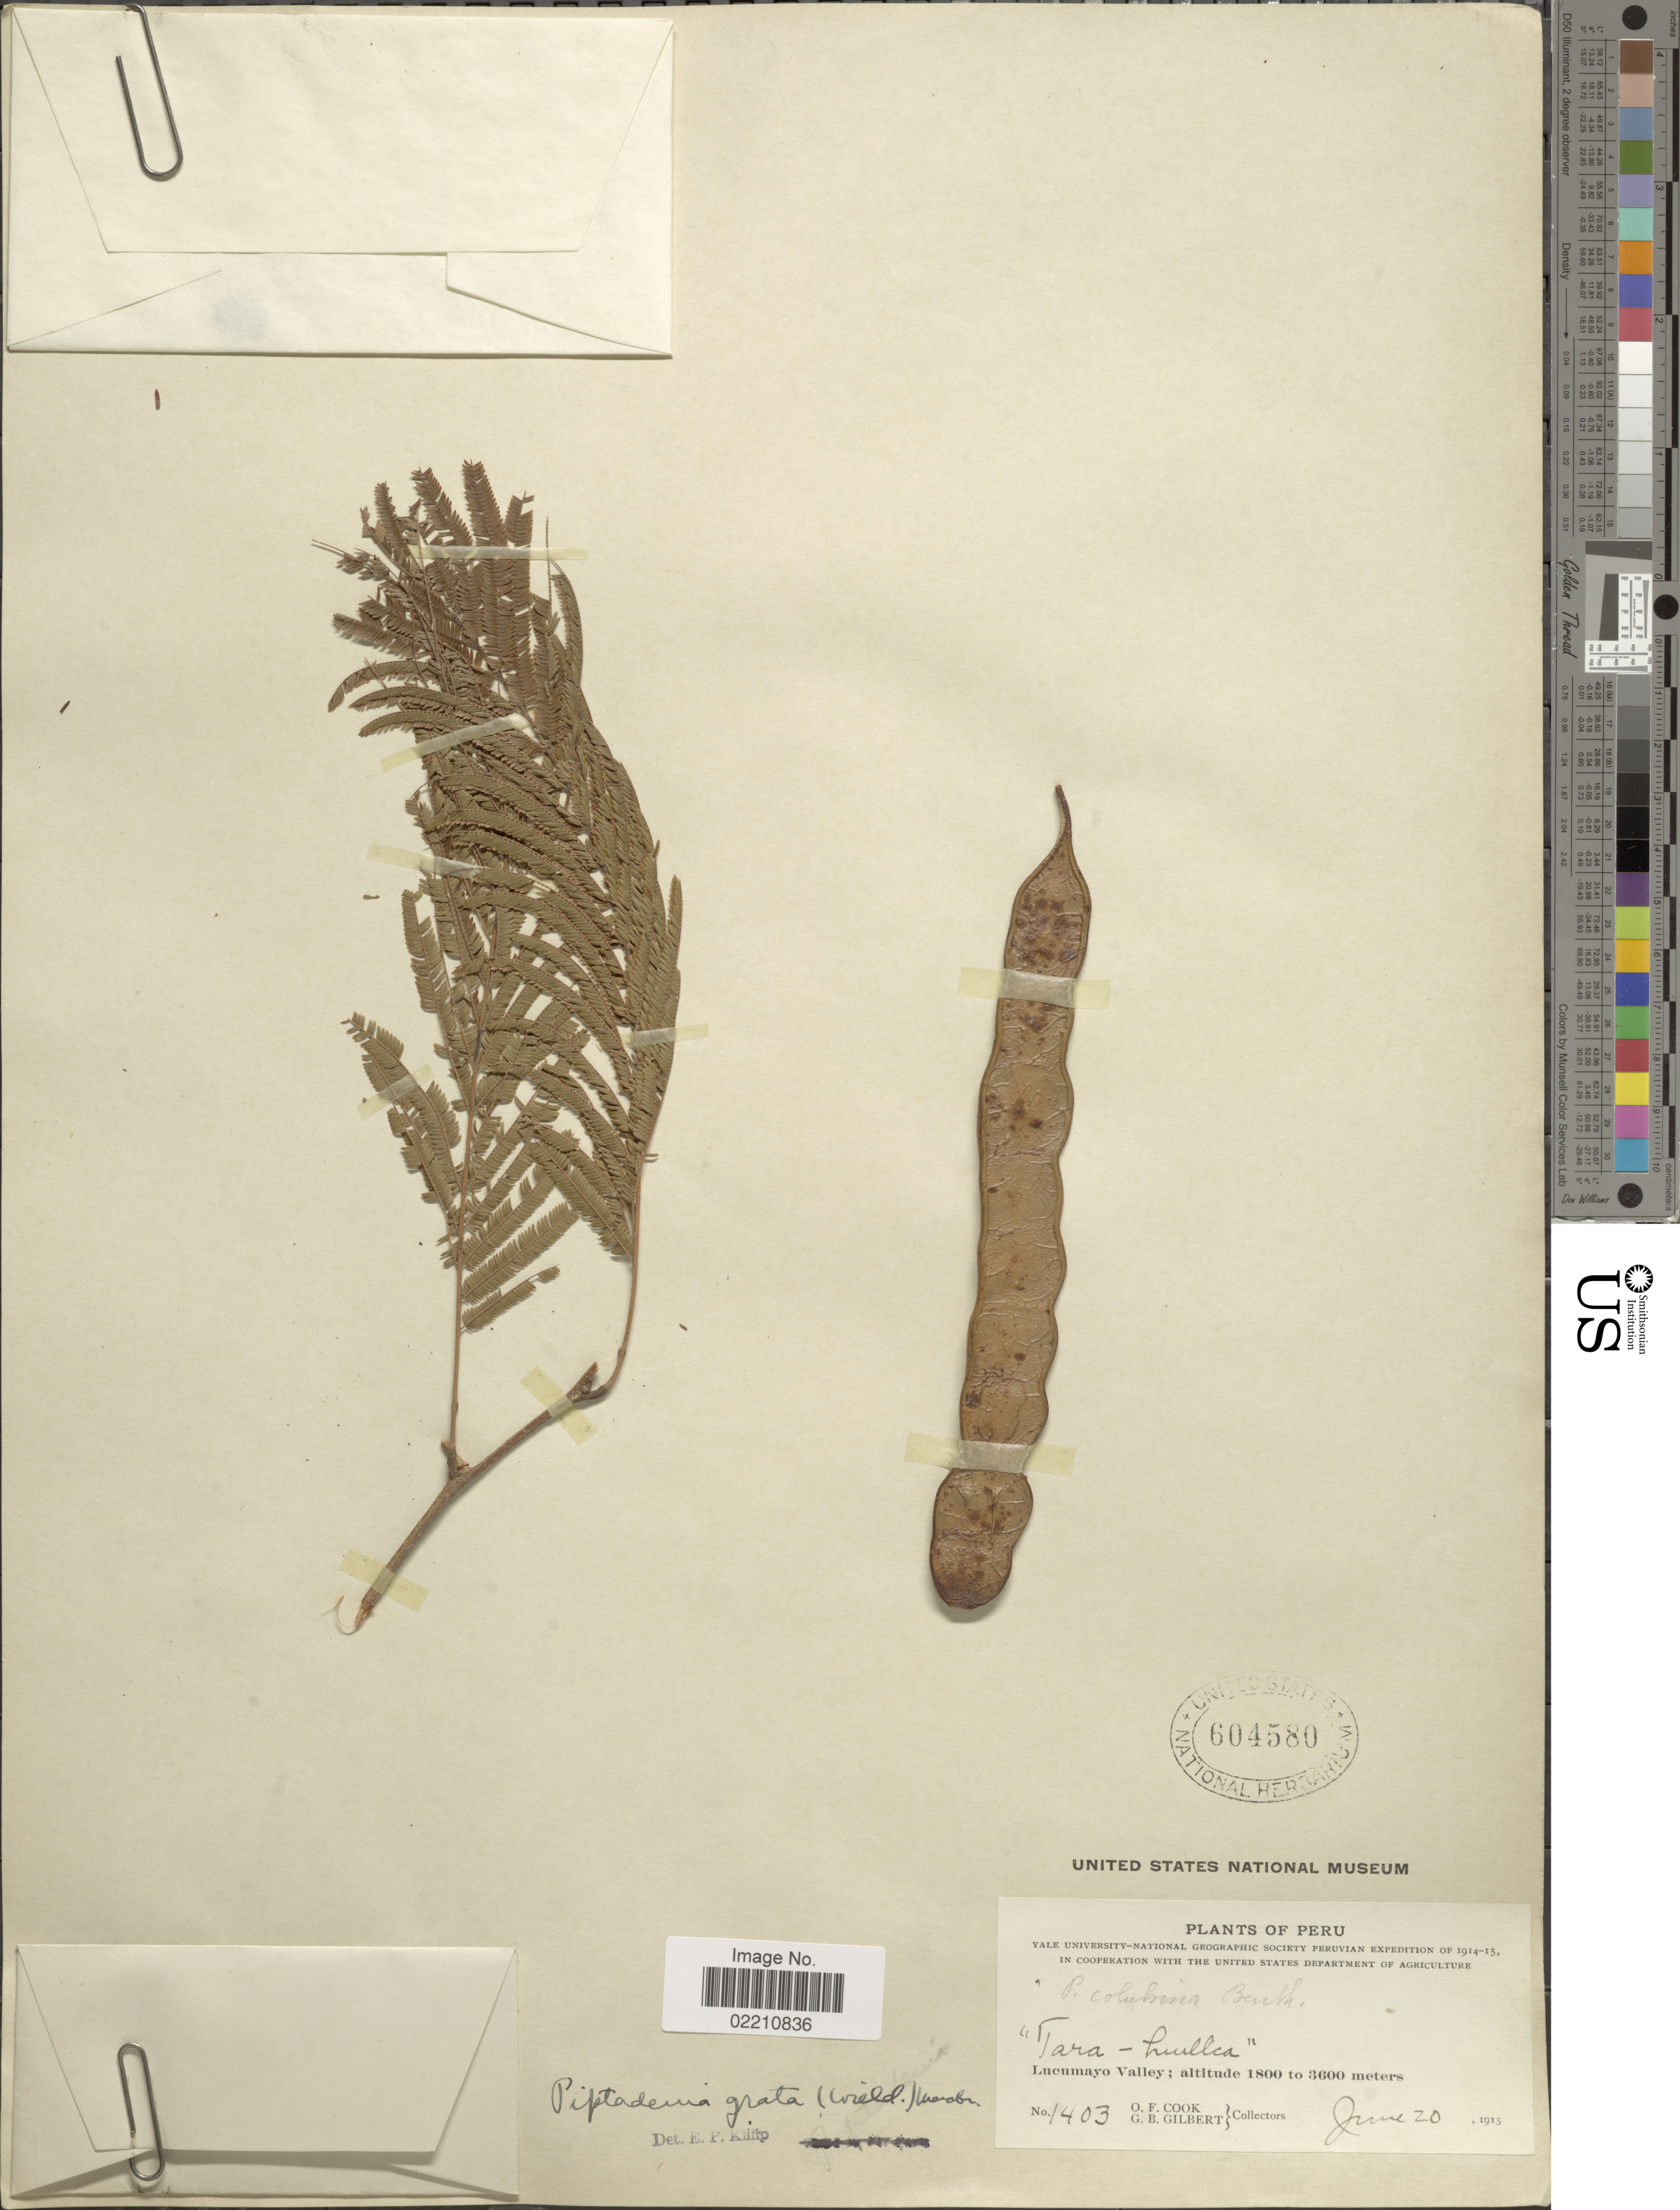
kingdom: Plantae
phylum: Tracheophyta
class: Magnoliopsida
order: Fabales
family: Fabaceae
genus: Anadenanthera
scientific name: Anadenanthera colubrina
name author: (Vell.) Brenan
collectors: O. F. Cook & G. B. Gilbert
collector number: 1403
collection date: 1915-06-20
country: Peru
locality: Lucumayo Valley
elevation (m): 1800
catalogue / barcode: US 604580